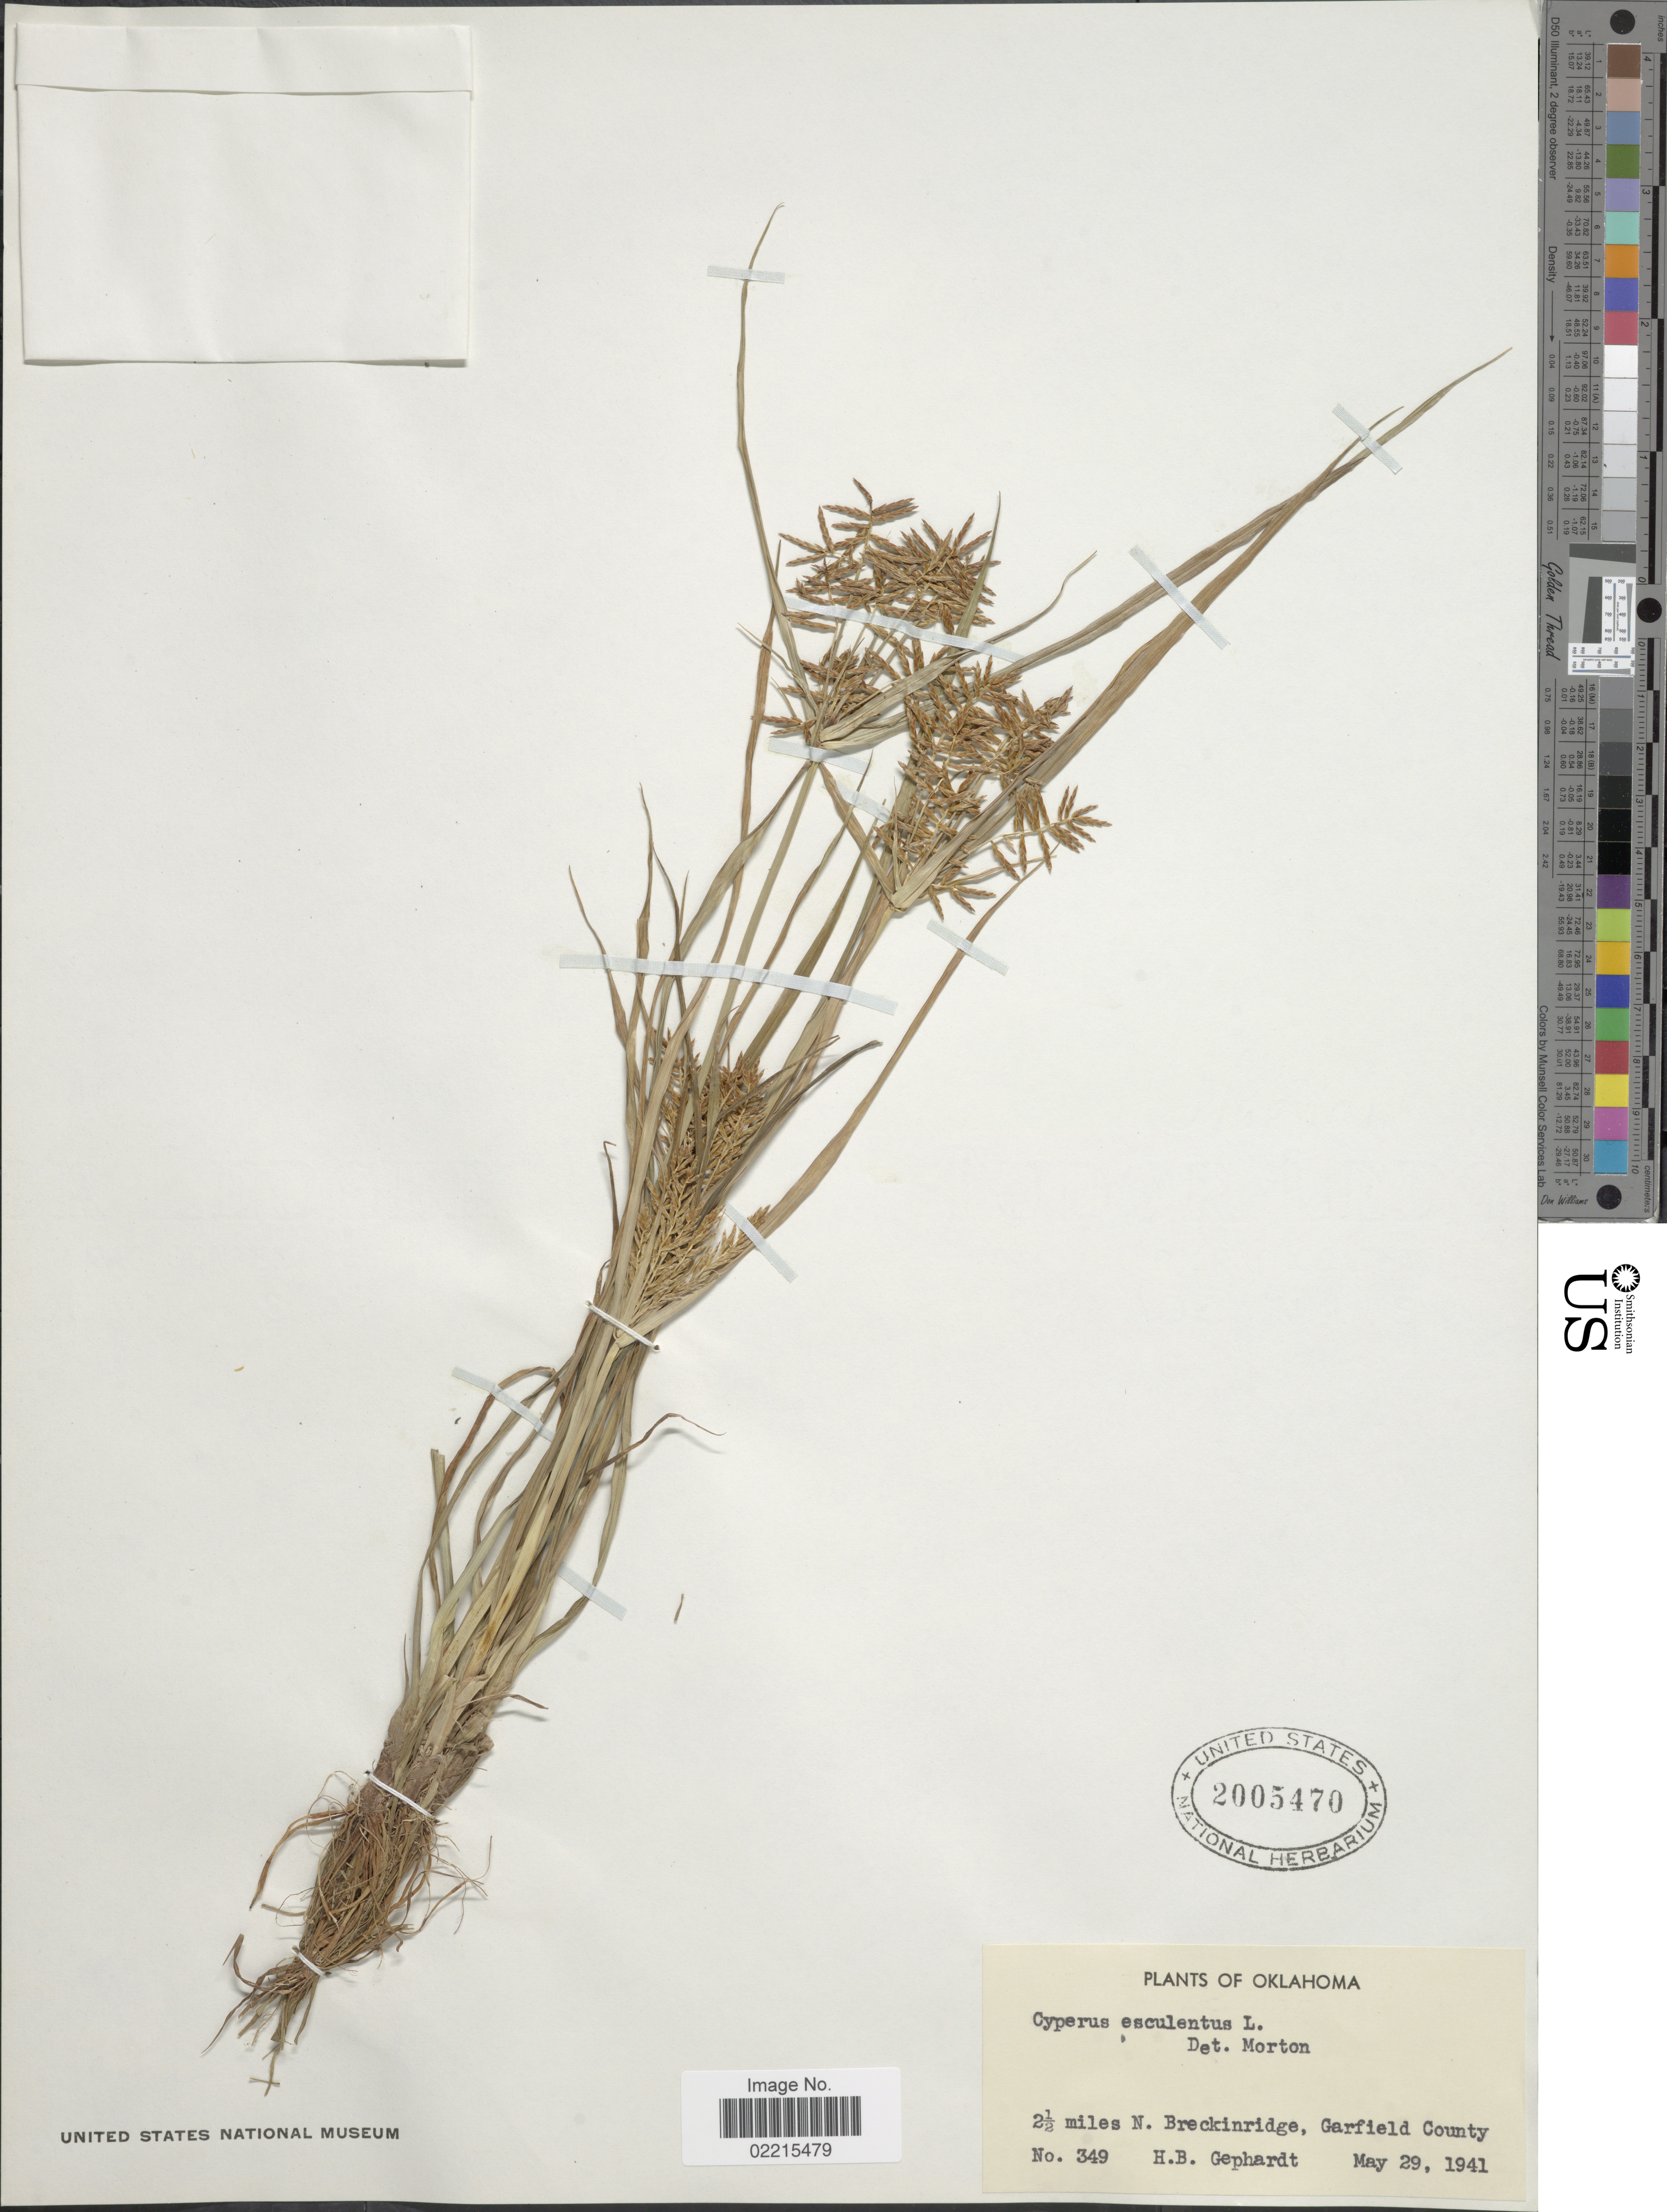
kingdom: Plantae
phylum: Tracheophyta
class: Liliopsida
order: Poales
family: Cyperaceae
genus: Cyperus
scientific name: Cyperus esculentus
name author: L.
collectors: H. Gephardt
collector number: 349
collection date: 1941-05-29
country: United States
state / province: Oklahoma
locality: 2½ miles N Brekenridge, Garfield County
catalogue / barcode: US 2005470